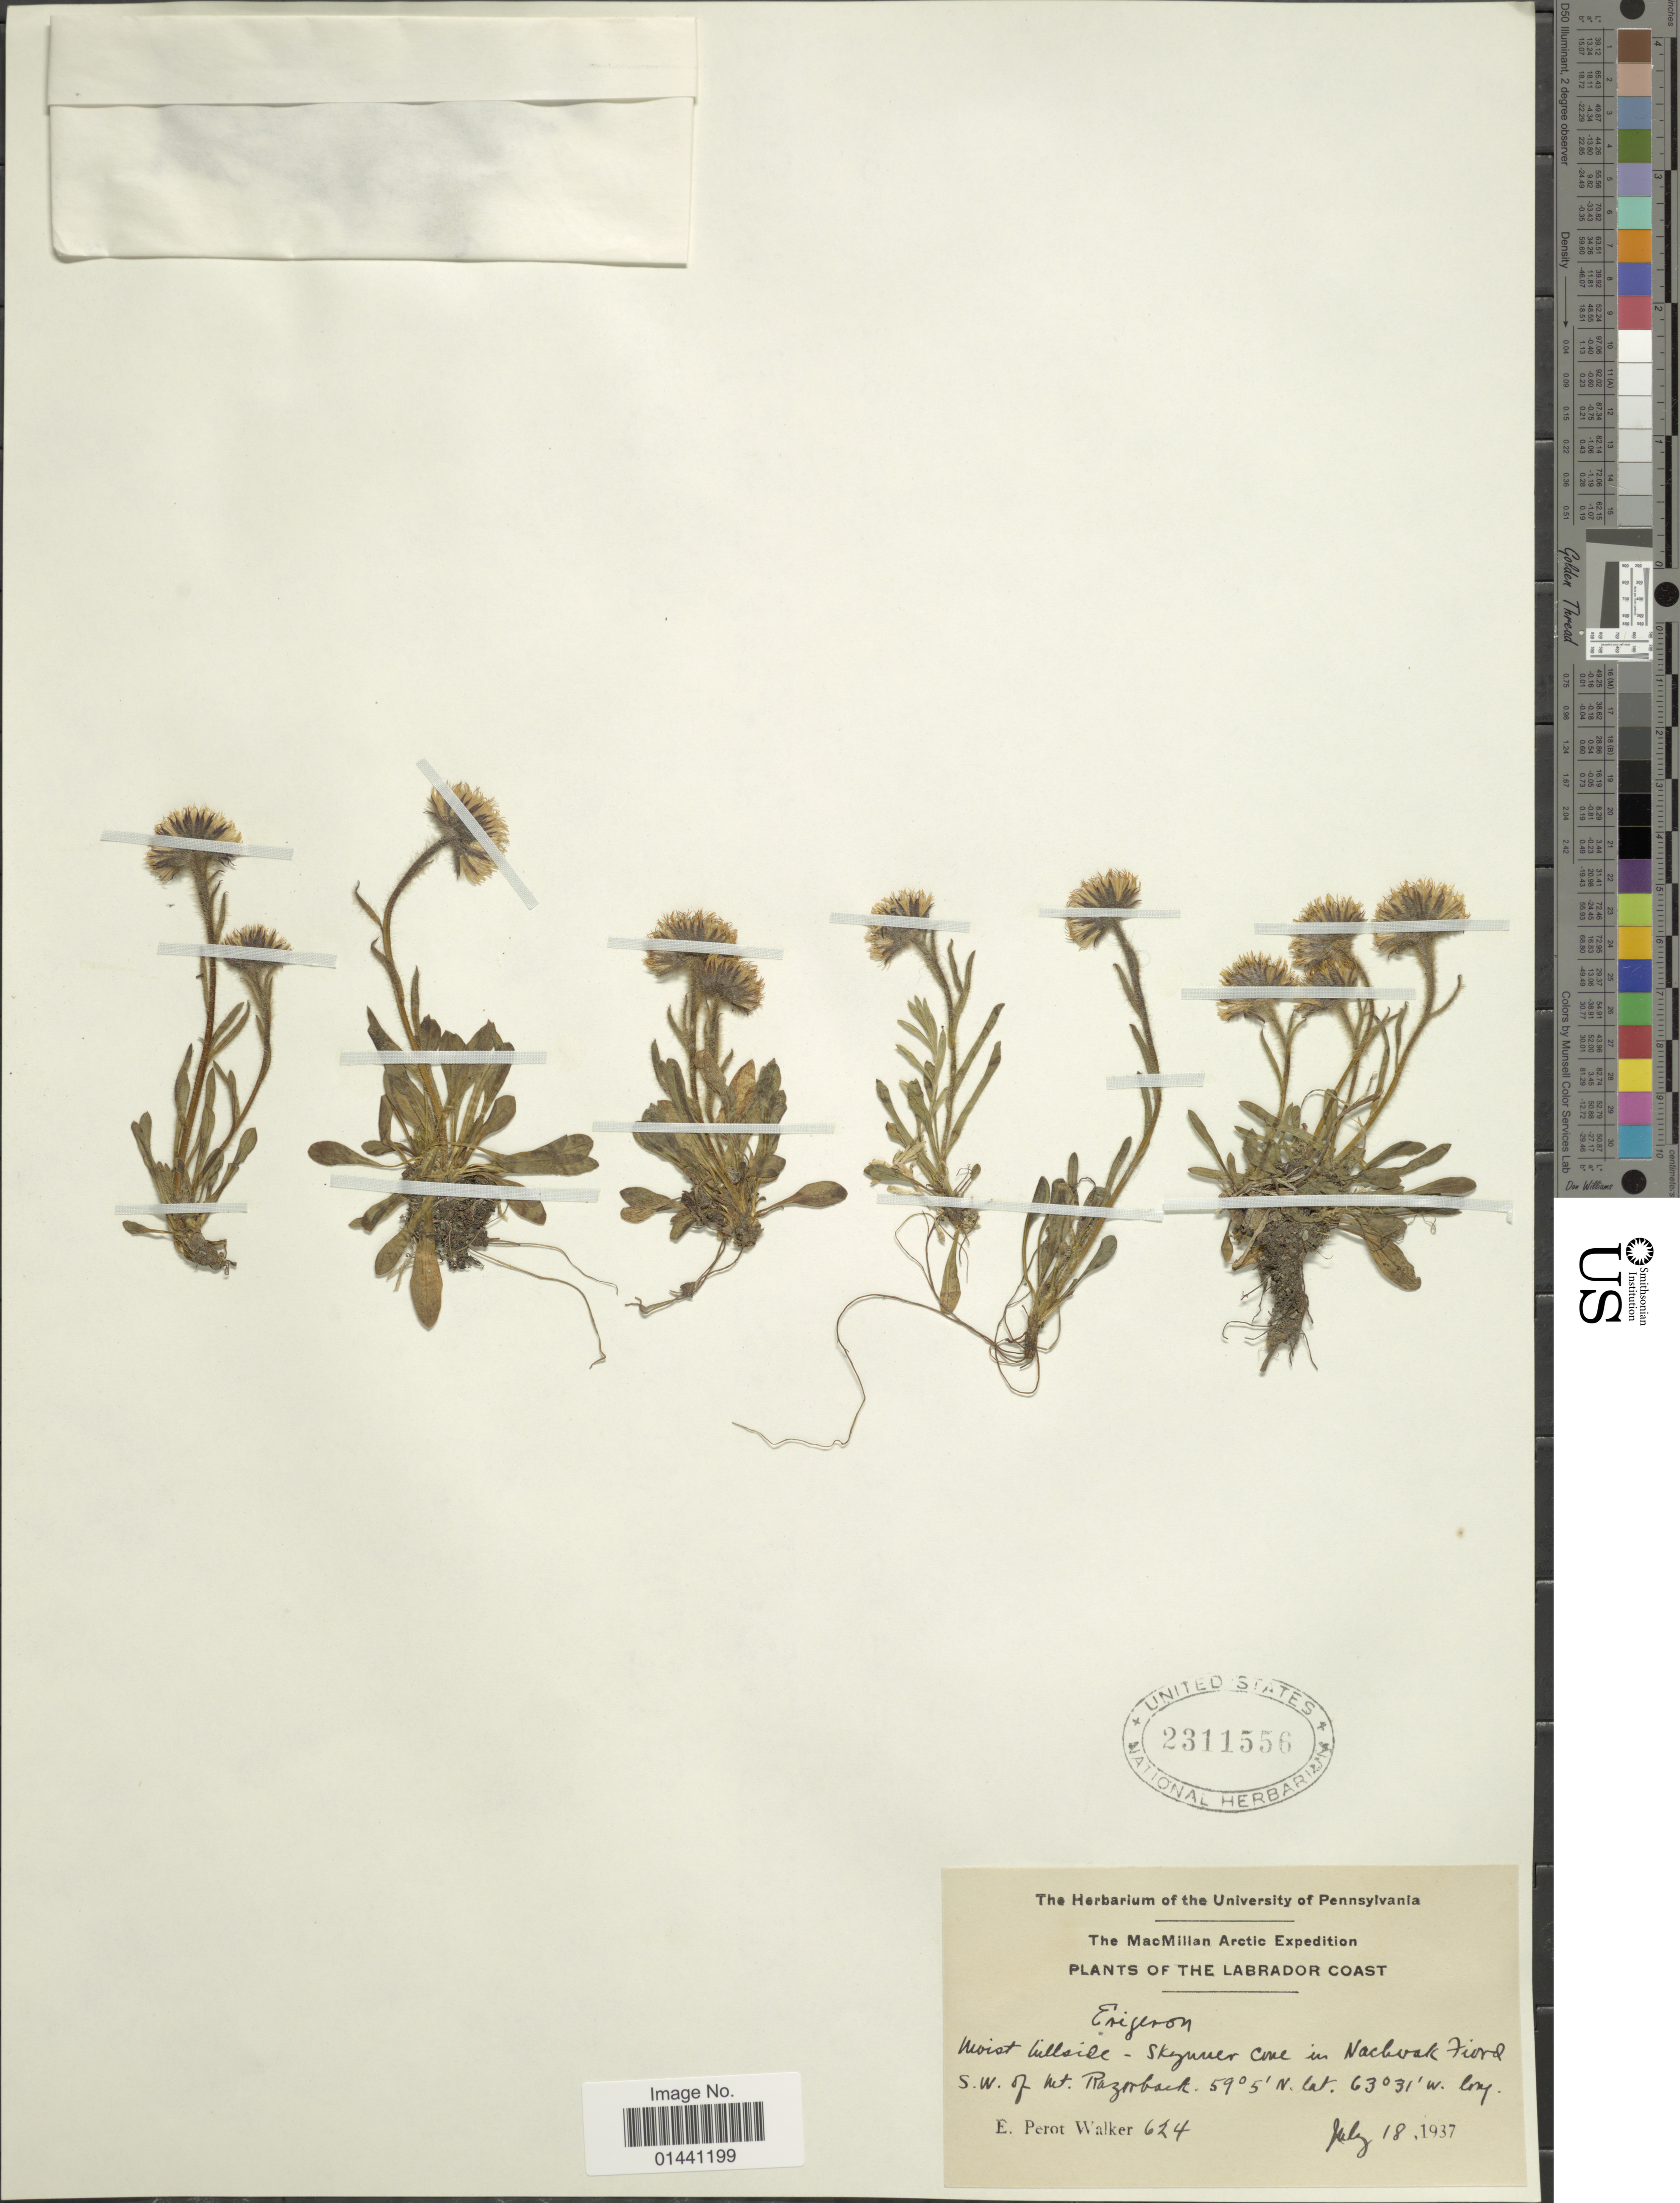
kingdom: Plantae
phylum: Tracheophyta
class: Magnoliopsida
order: Asterales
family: Asteraceae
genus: Erigeron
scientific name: Erigeron sp.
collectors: E. P. Walker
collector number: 624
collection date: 1937-07-18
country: Canada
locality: MacMillan Arctic, moist hillside, Skynner Cone in Nachvak Fiord, S.W. of Mt. Razorback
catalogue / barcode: US 2311556